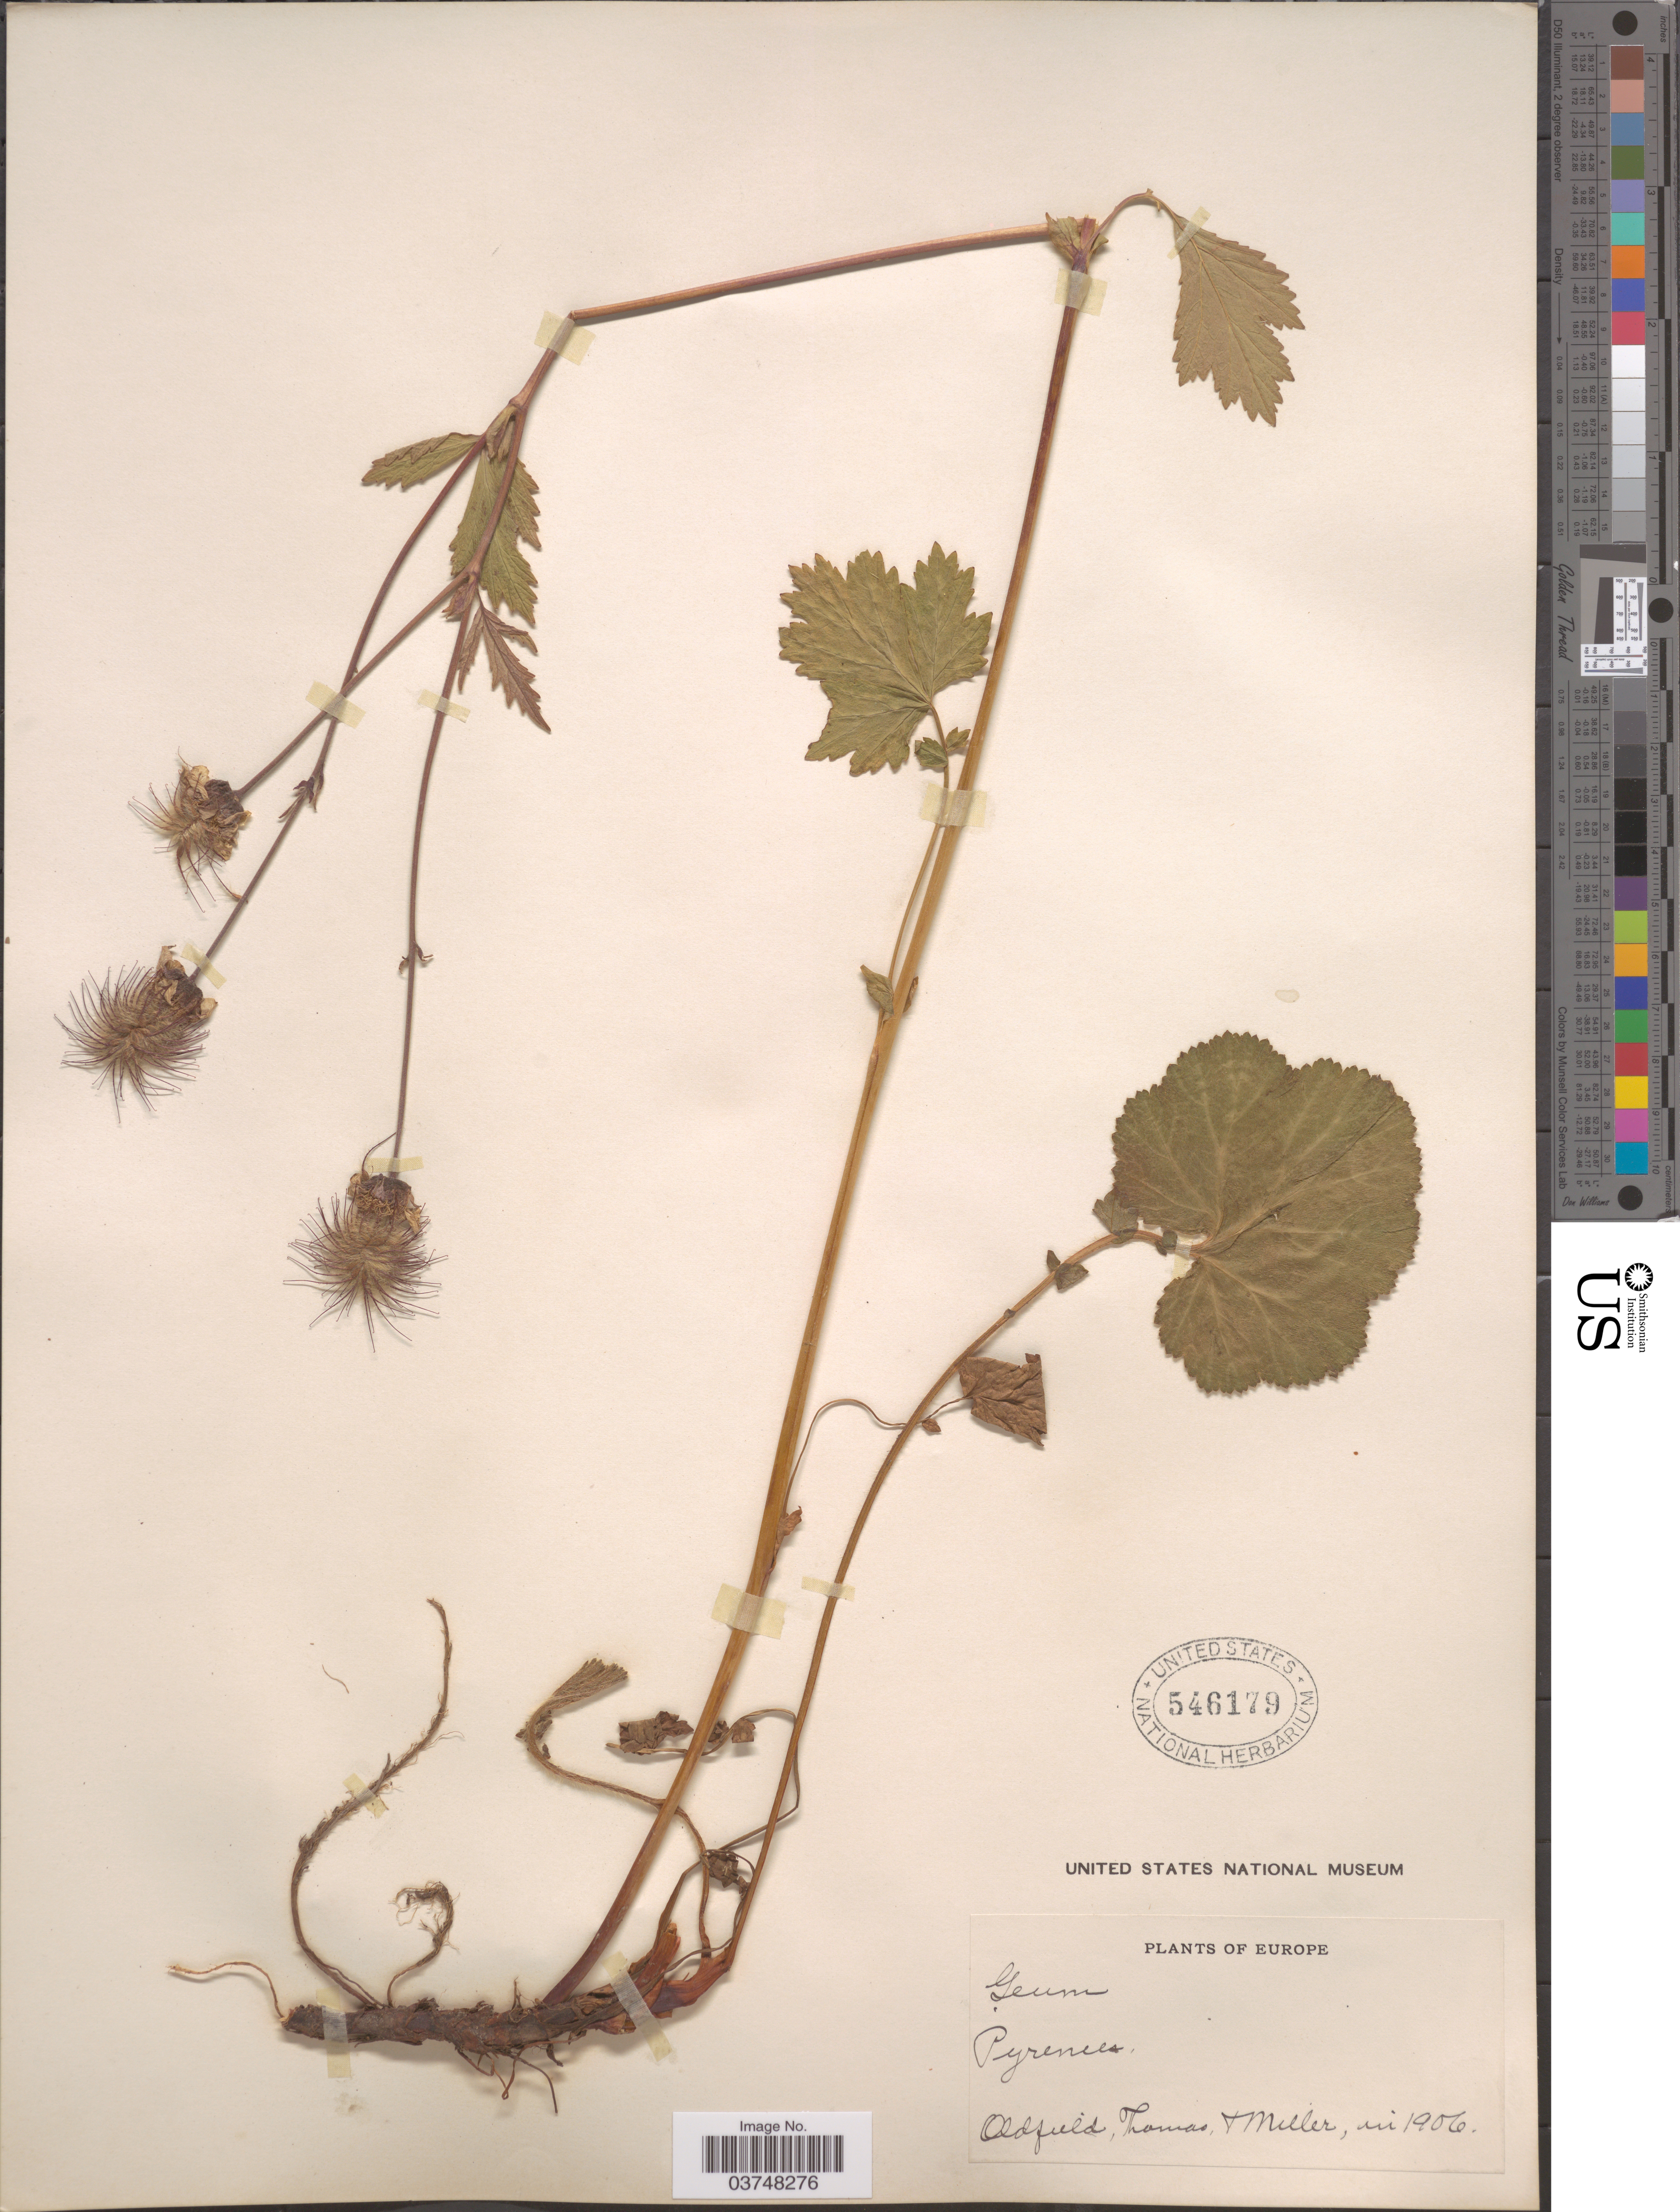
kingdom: Plantae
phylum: Tracheophyta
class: Magnoliopsida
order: Rosales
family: Rosaceae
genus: Geum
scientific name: Geum sp.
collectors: Oldfield, -- Thomas & -- Miller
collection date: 1906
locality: Europe. Pyrenees.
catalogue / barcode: US 546179